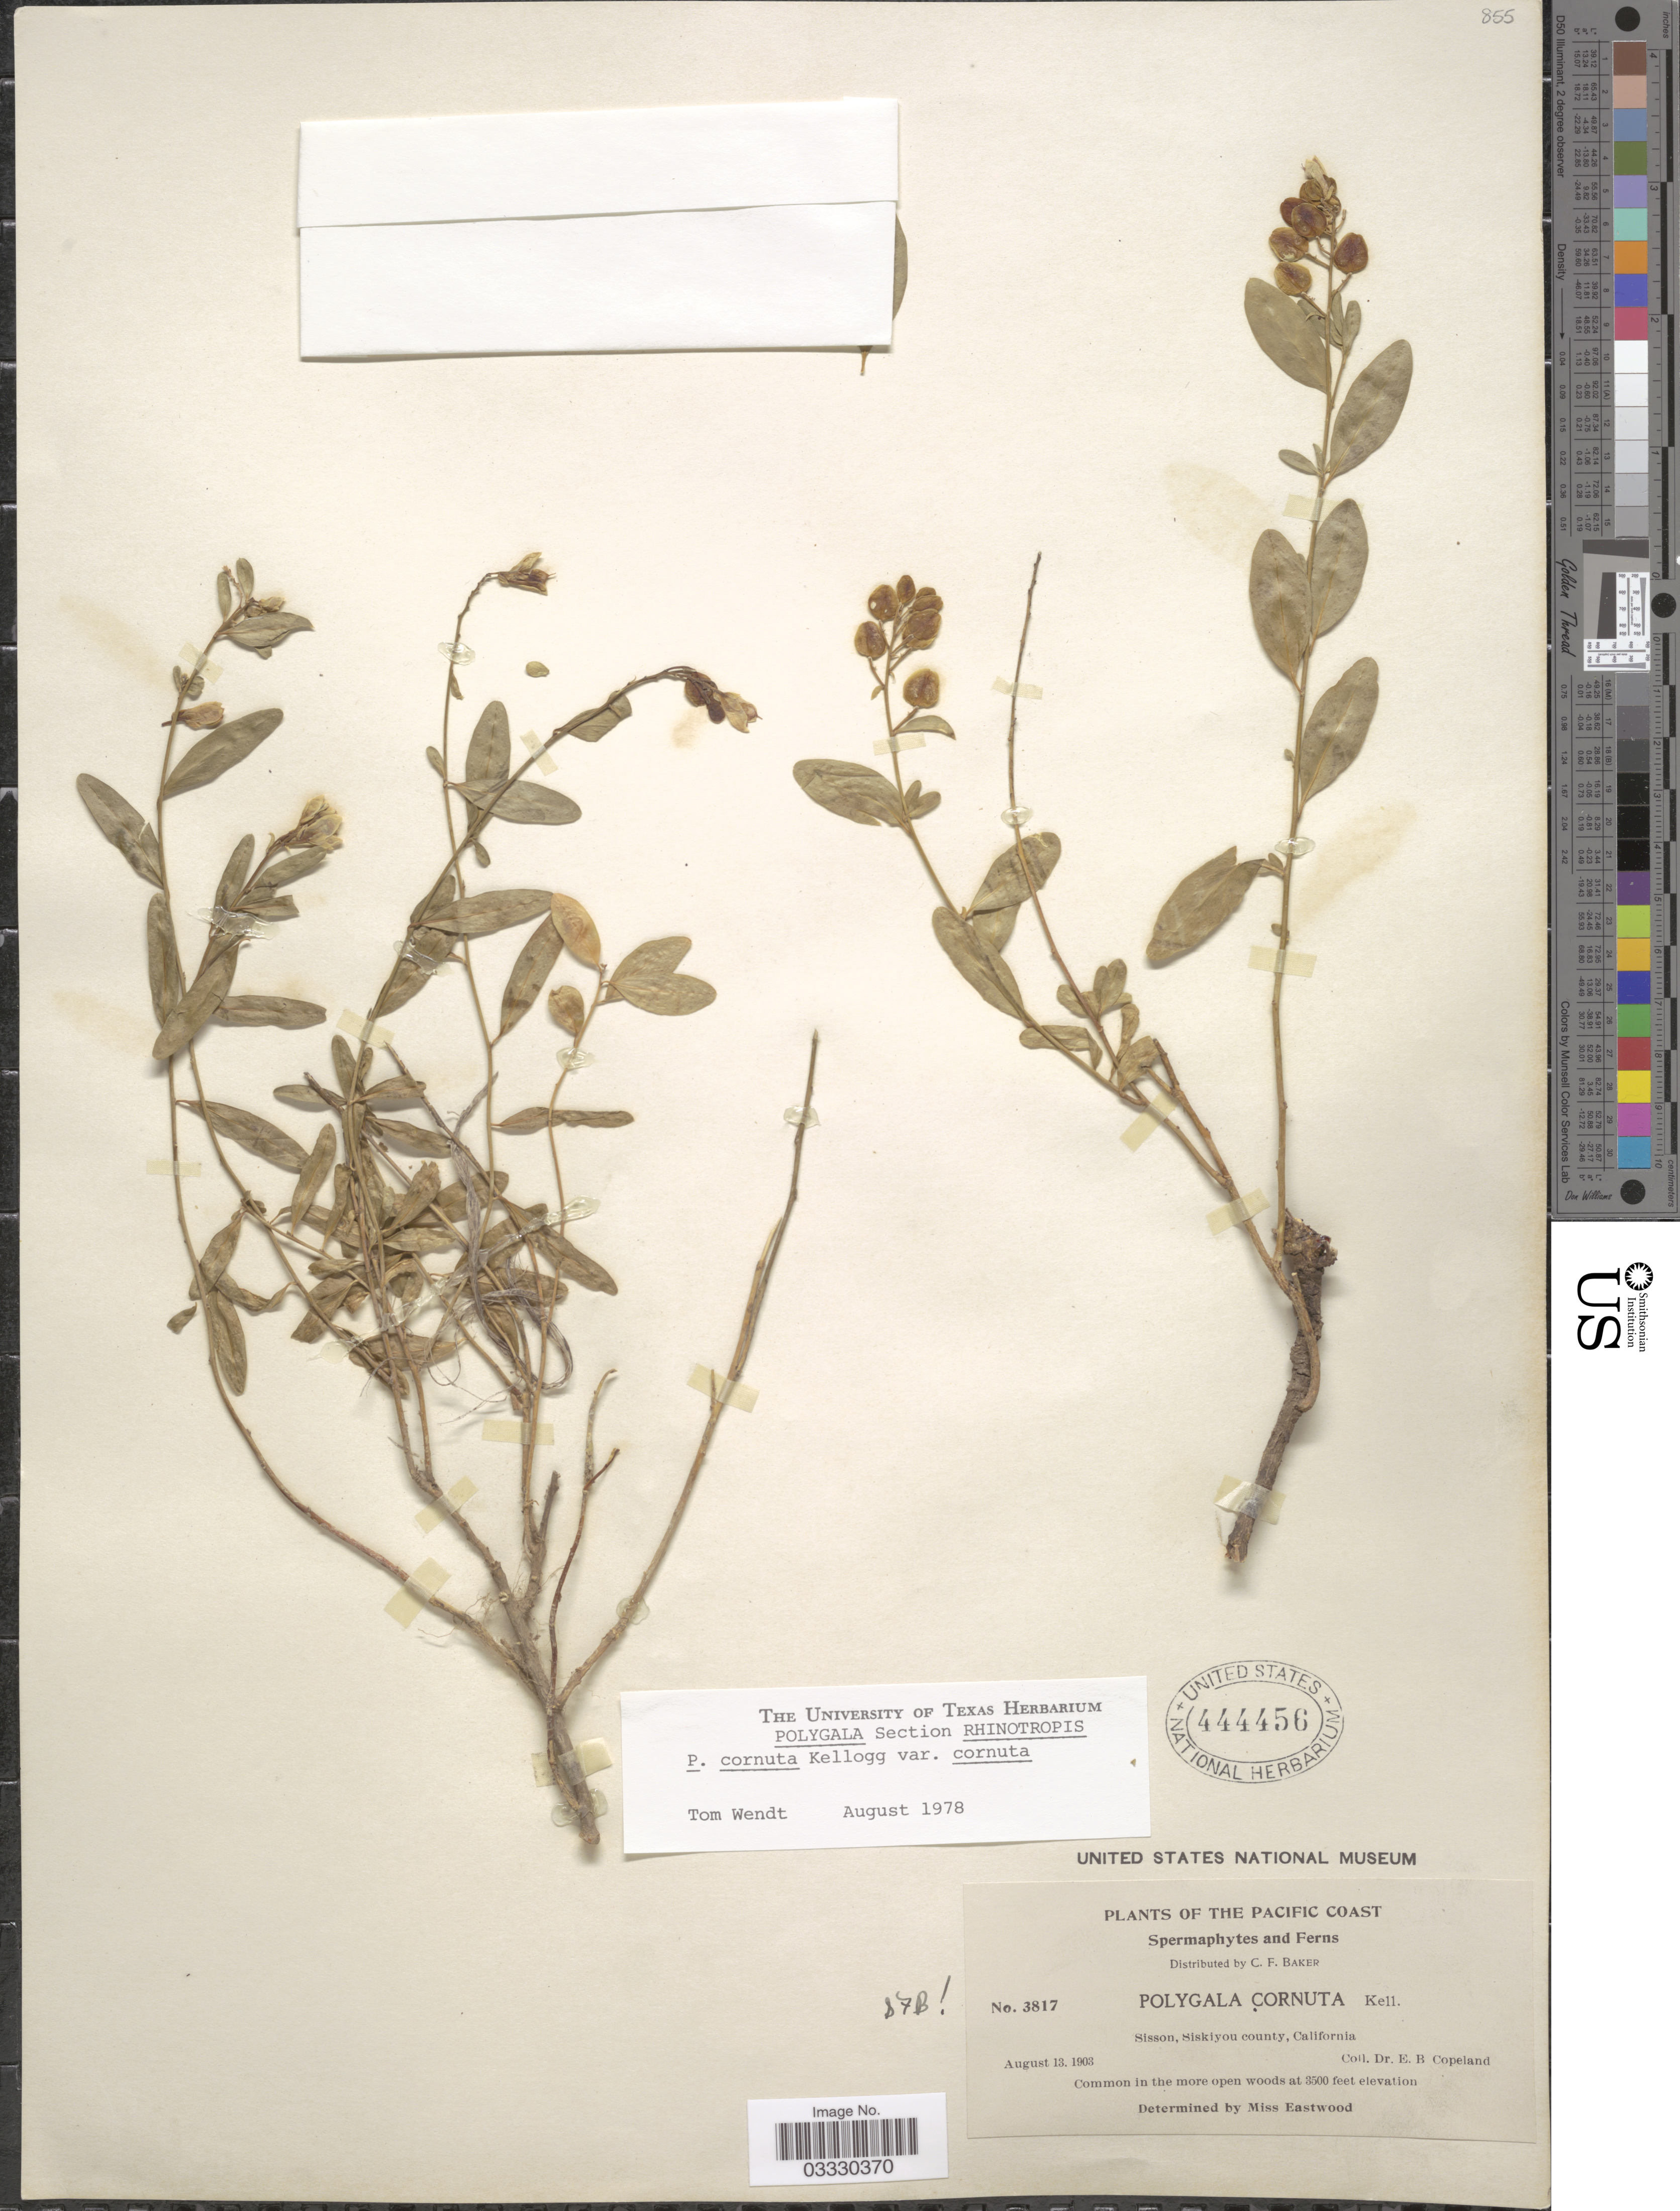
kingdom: Plantae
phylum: Tracheophyta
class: Magnoliopsida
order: Fabales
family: Polygalaceae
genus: Rhinotropis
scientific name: Rhinotropis cornuta var. cornuta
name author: (Kellogg) J.R. Abbott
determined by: Strong, Mark T., (BOT), Smithsonian Institution - National Museum of Natural History (UNITED STATES)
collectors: E. B. Copeland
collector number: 3817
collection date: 1903-08-13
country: United States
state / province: California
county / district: Siskiyou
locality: Pacific Coast. Sisson, Siskiyou county.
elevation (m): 1067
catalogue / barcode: US 444456